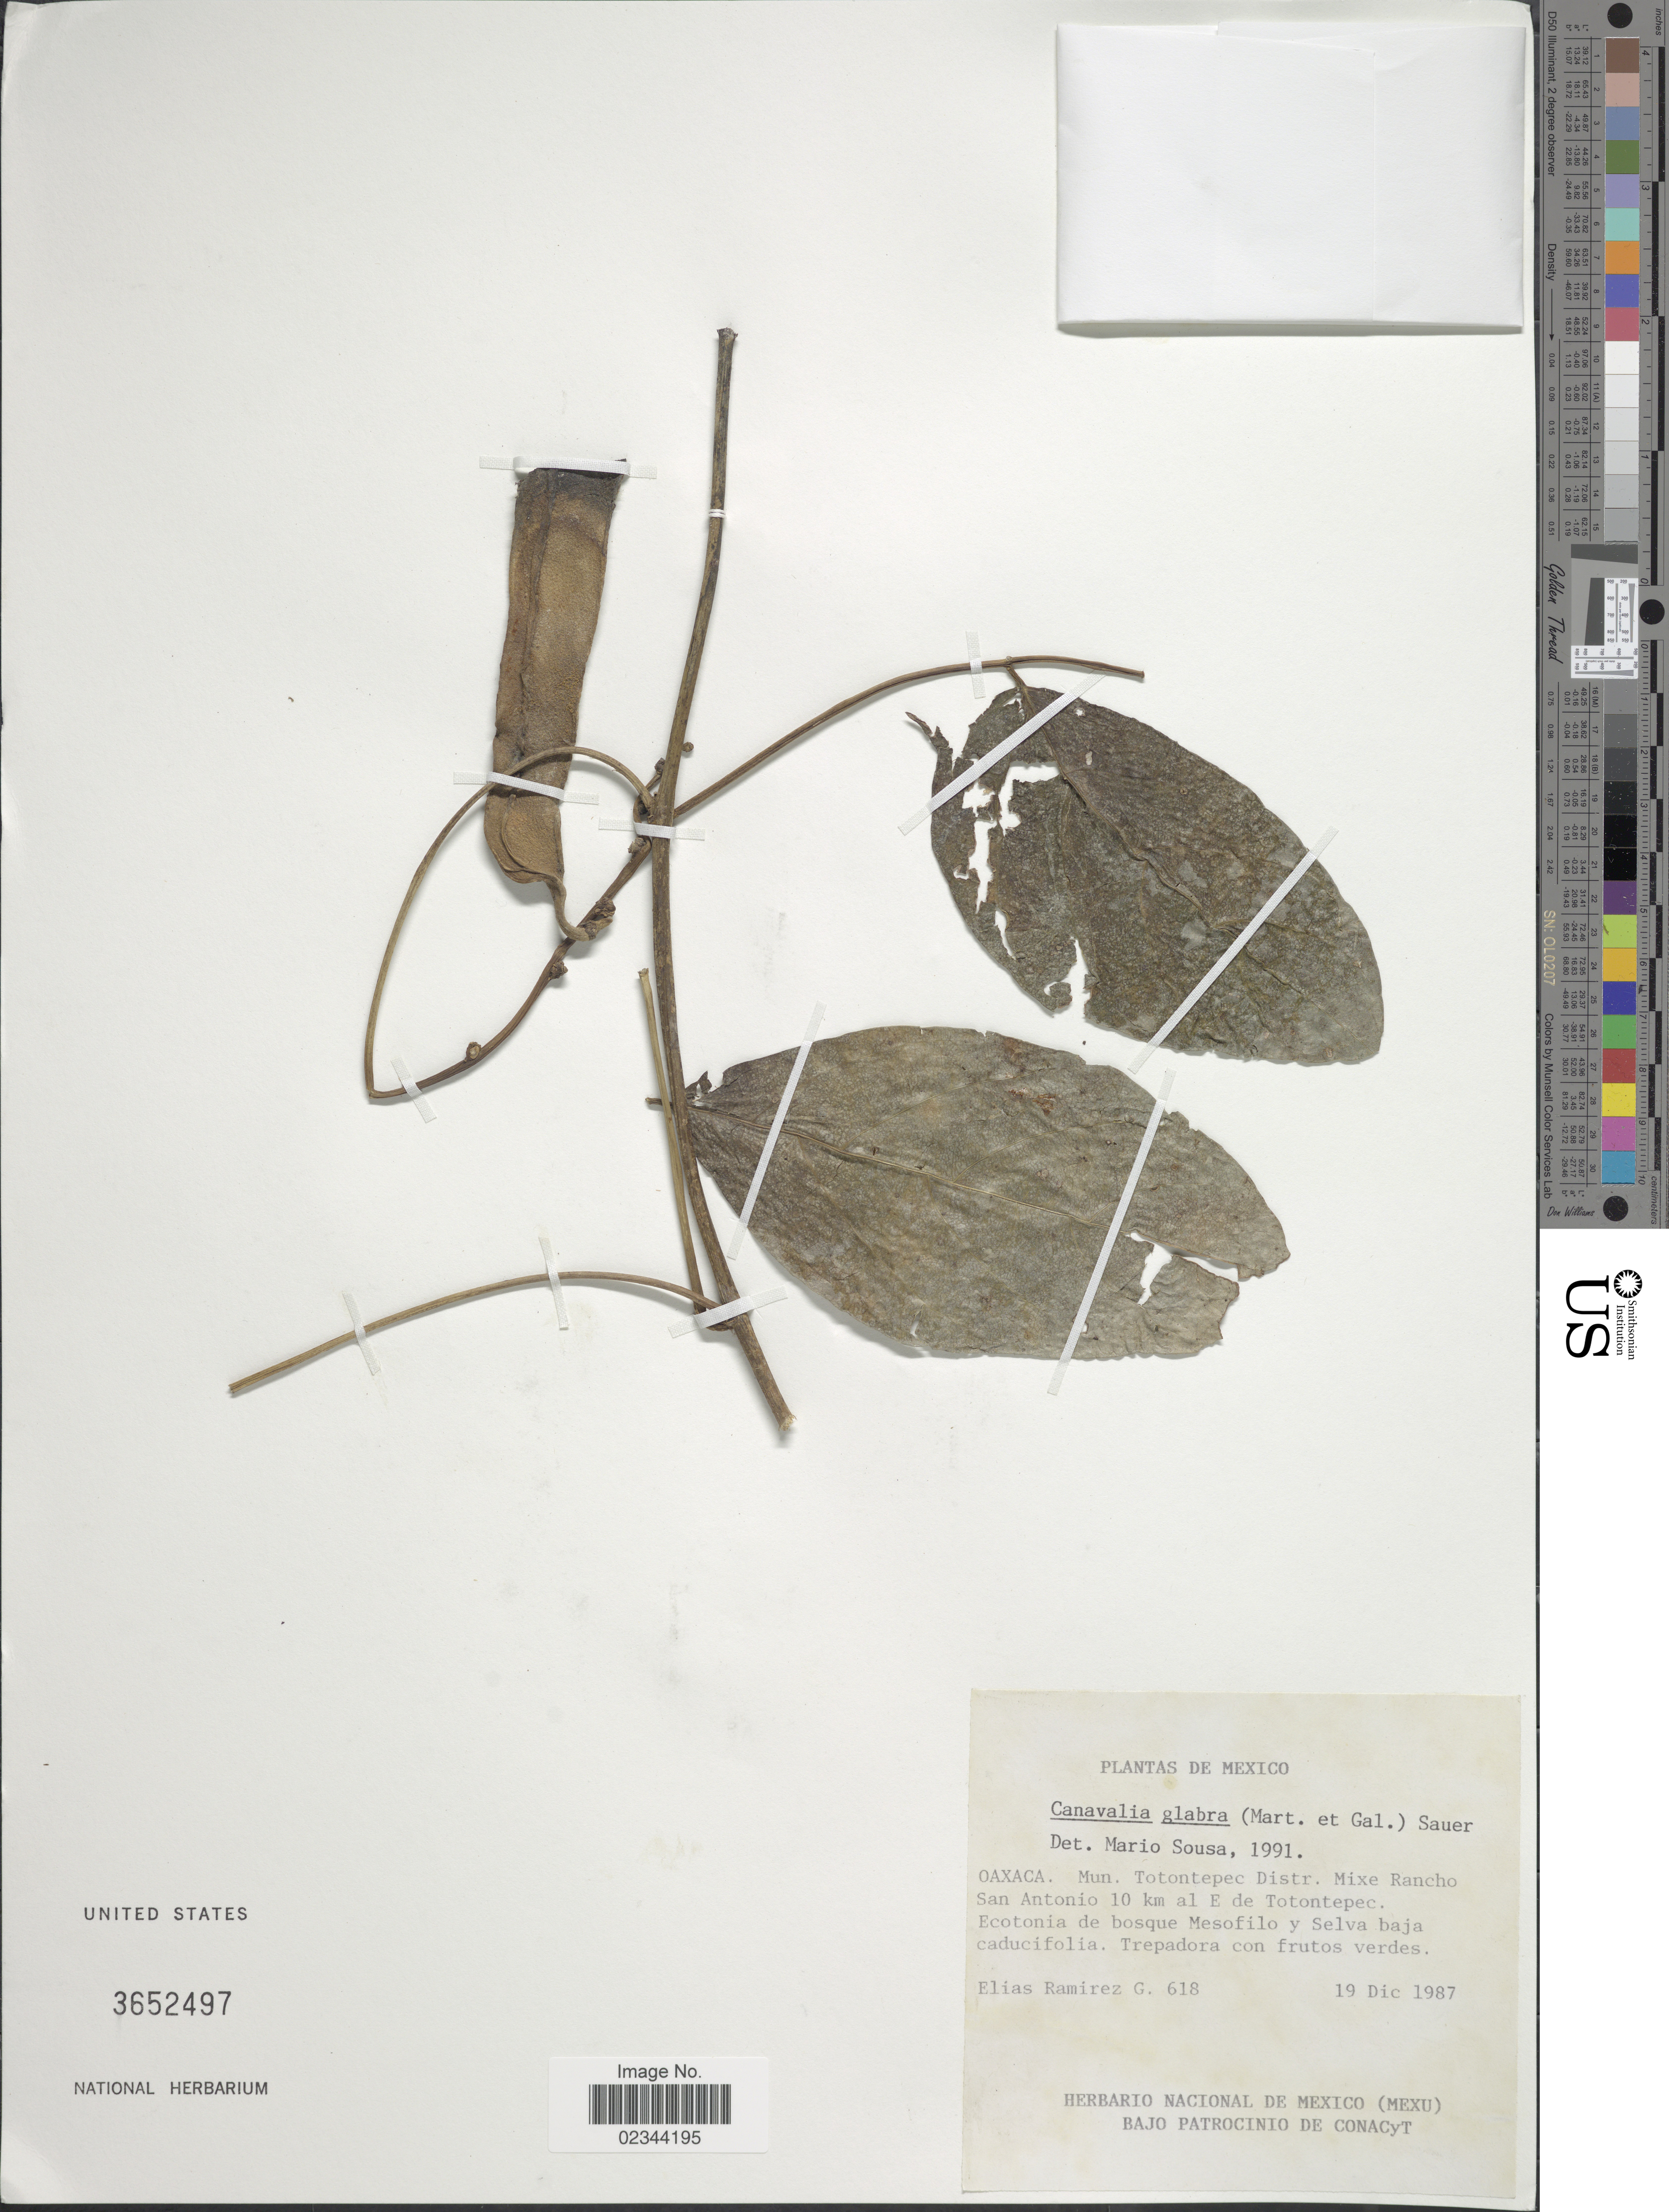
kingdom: Plantae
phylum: Tracheophyta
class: Magnoliopsida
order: Fabales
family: Fabaceae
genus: Canavalia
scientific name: Canavalia glabra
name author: (M. Martens & Galeotti) J.D. Sauer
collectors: E. Ramirez G.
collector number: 618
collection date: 1987-12-19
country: Mexico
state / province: Oaxaca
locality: Mun. Totontepec Distr. Mixe Rancho San Antonio 10 km al E de Totontepec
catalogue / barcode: US 3652497